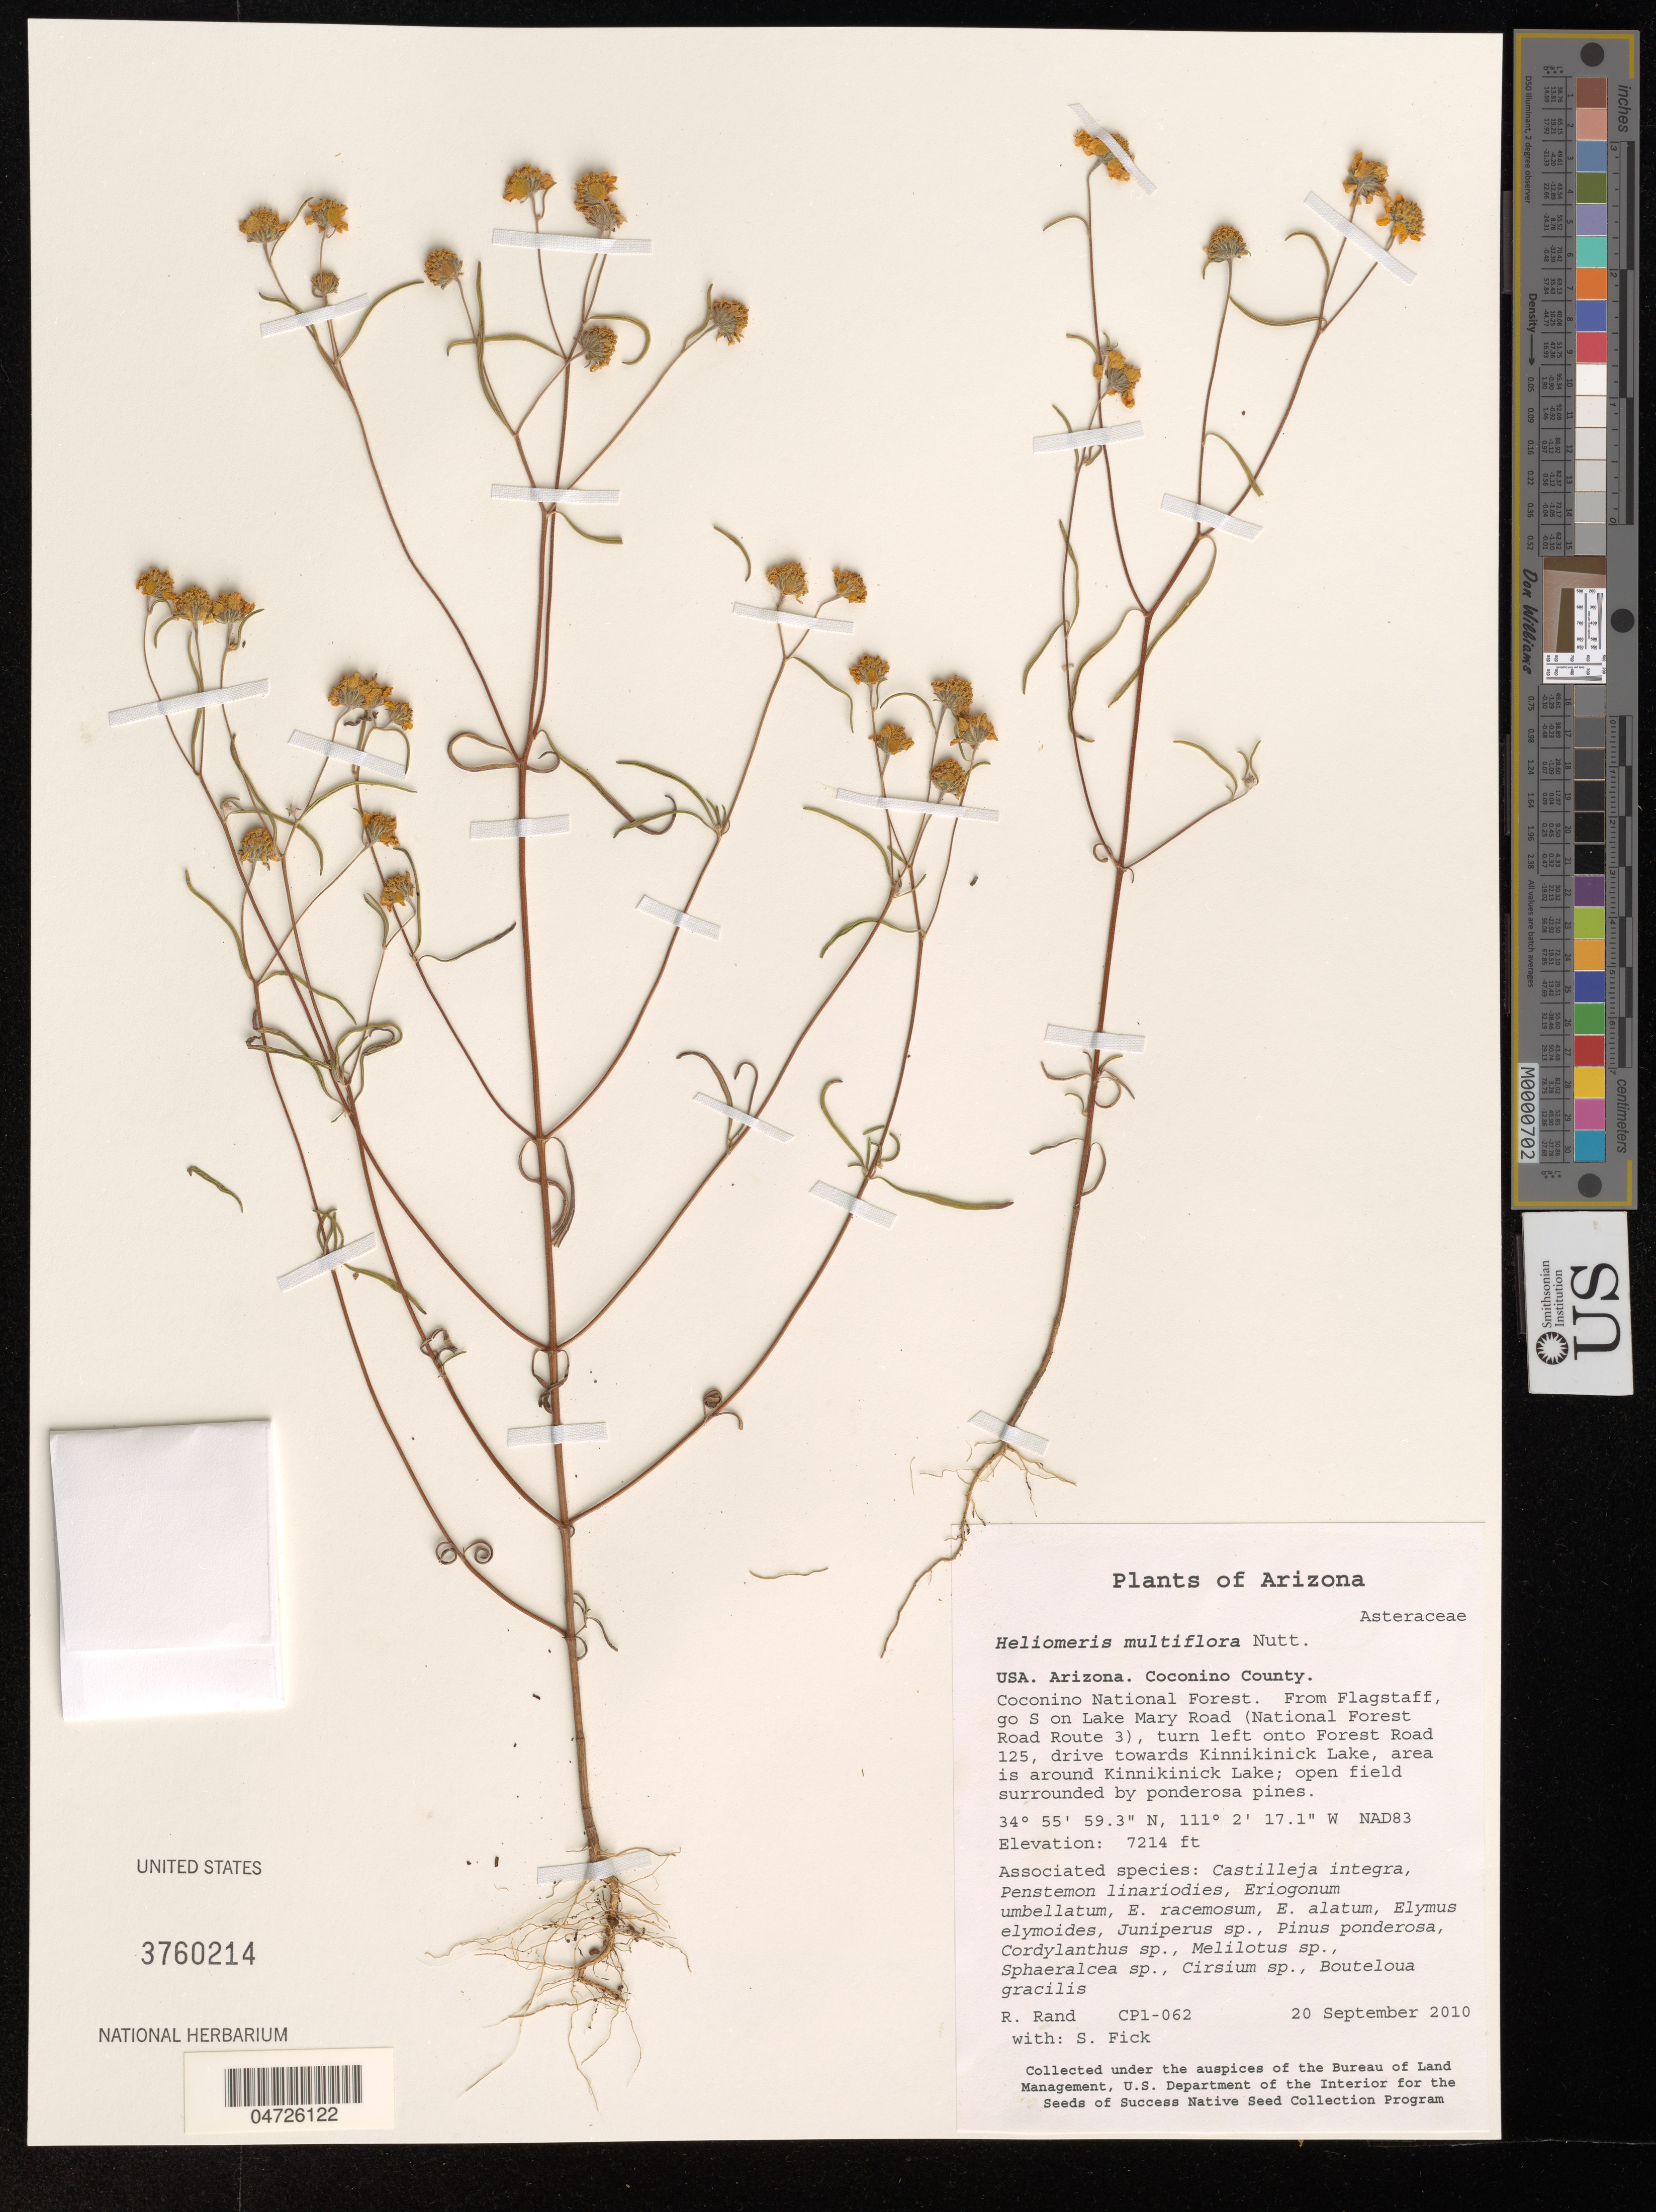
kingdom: Plantae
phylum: Tracheophyta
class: Magnoliopsida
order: Asterales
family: Asteraceae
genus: Heliomeris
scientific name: Heliomeris multiflora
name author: Nutt.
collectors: R. Rand & S. Fick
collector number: CP1-062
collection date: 2010-09-20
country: United States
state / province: Arizona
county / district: Coconino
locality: Coconino County. Coconino National Forest. From Flagstaff, go S on Lake Mary Road (National Forest Road Route 3), turn left onto Forest Road 125. drive towards Kinnikinick Lake, area is around Kinnikinick Lake. NAD83.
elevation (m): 2199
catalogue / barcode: US 3760214